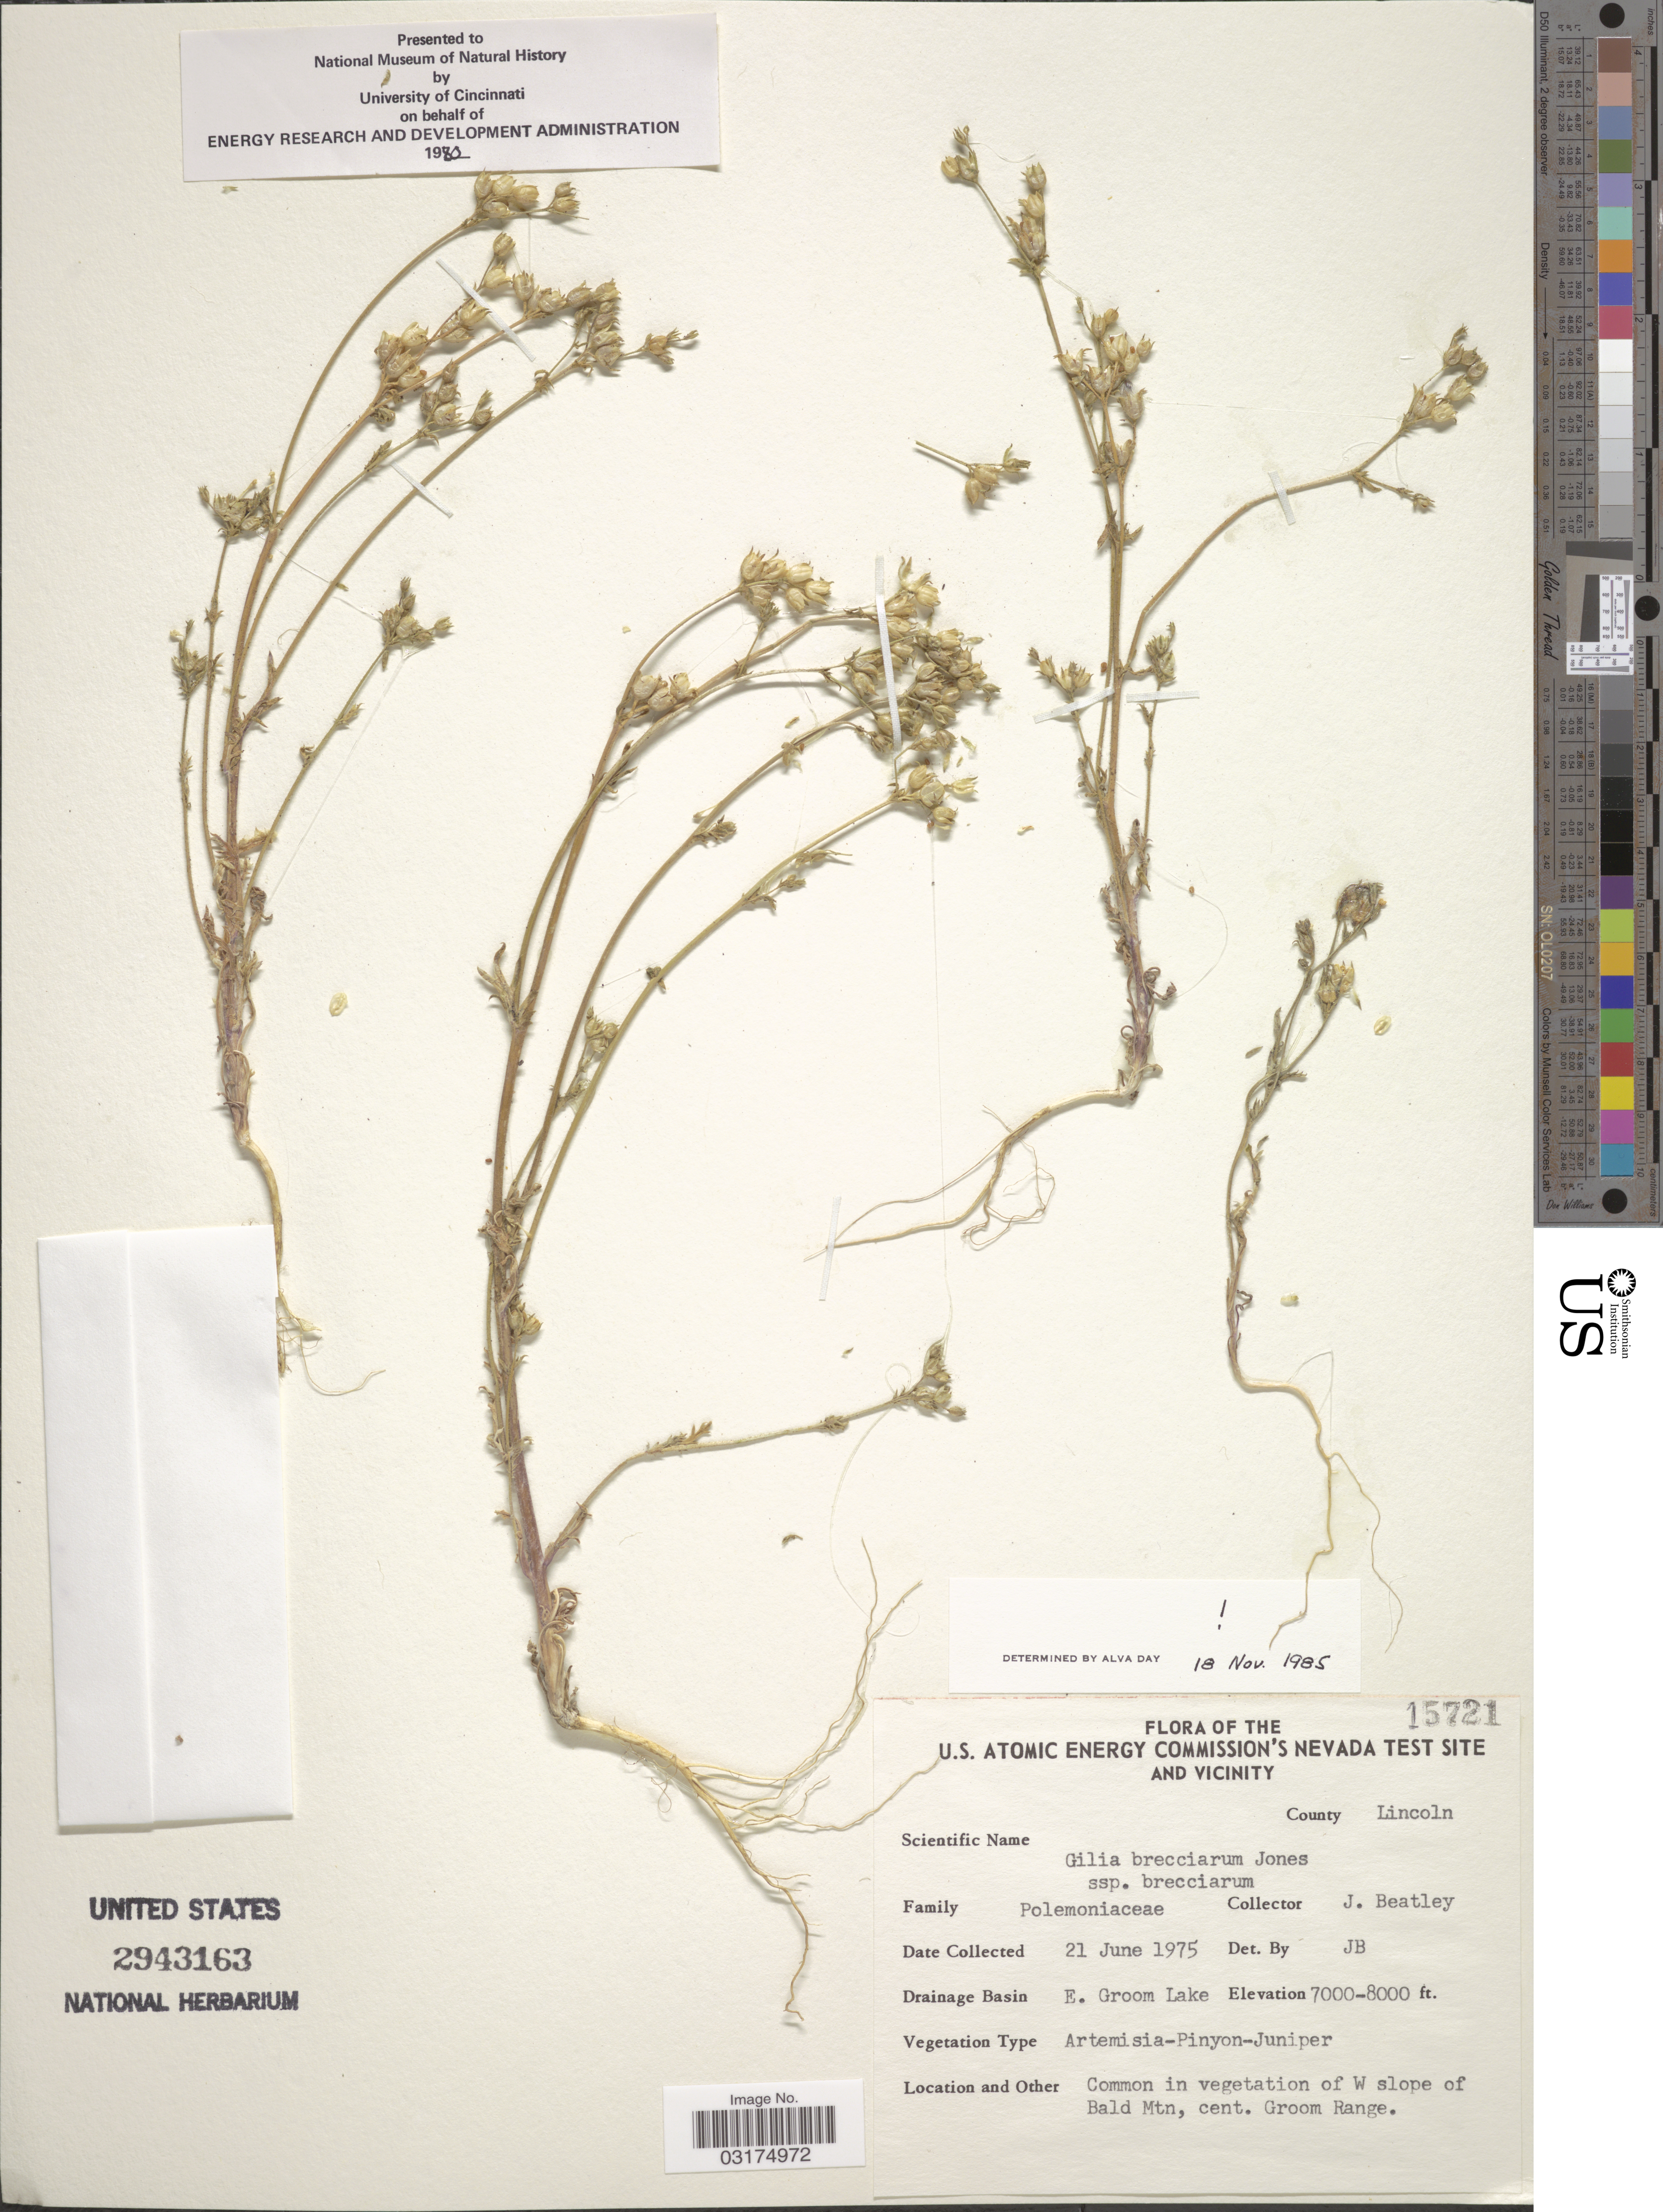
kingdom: Plantae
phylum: Tracheophyta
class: Magnoliopsida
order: Ericales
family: Polemoniaceae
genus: Gilia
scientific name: Gilia brecciarum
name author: M.E. Jones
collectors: J. C. Beatley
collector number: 15721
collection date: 1975-06-21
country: United States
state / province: Nevada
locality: The U. S. Atomic Energy Commission's Nevada Test Site and Vicinity. County Lincoln. Drainage Basin E. Groom Lake. W slope of Bald Mtn, cent. Groom Range.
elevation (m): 2134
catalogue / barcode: US 2943163